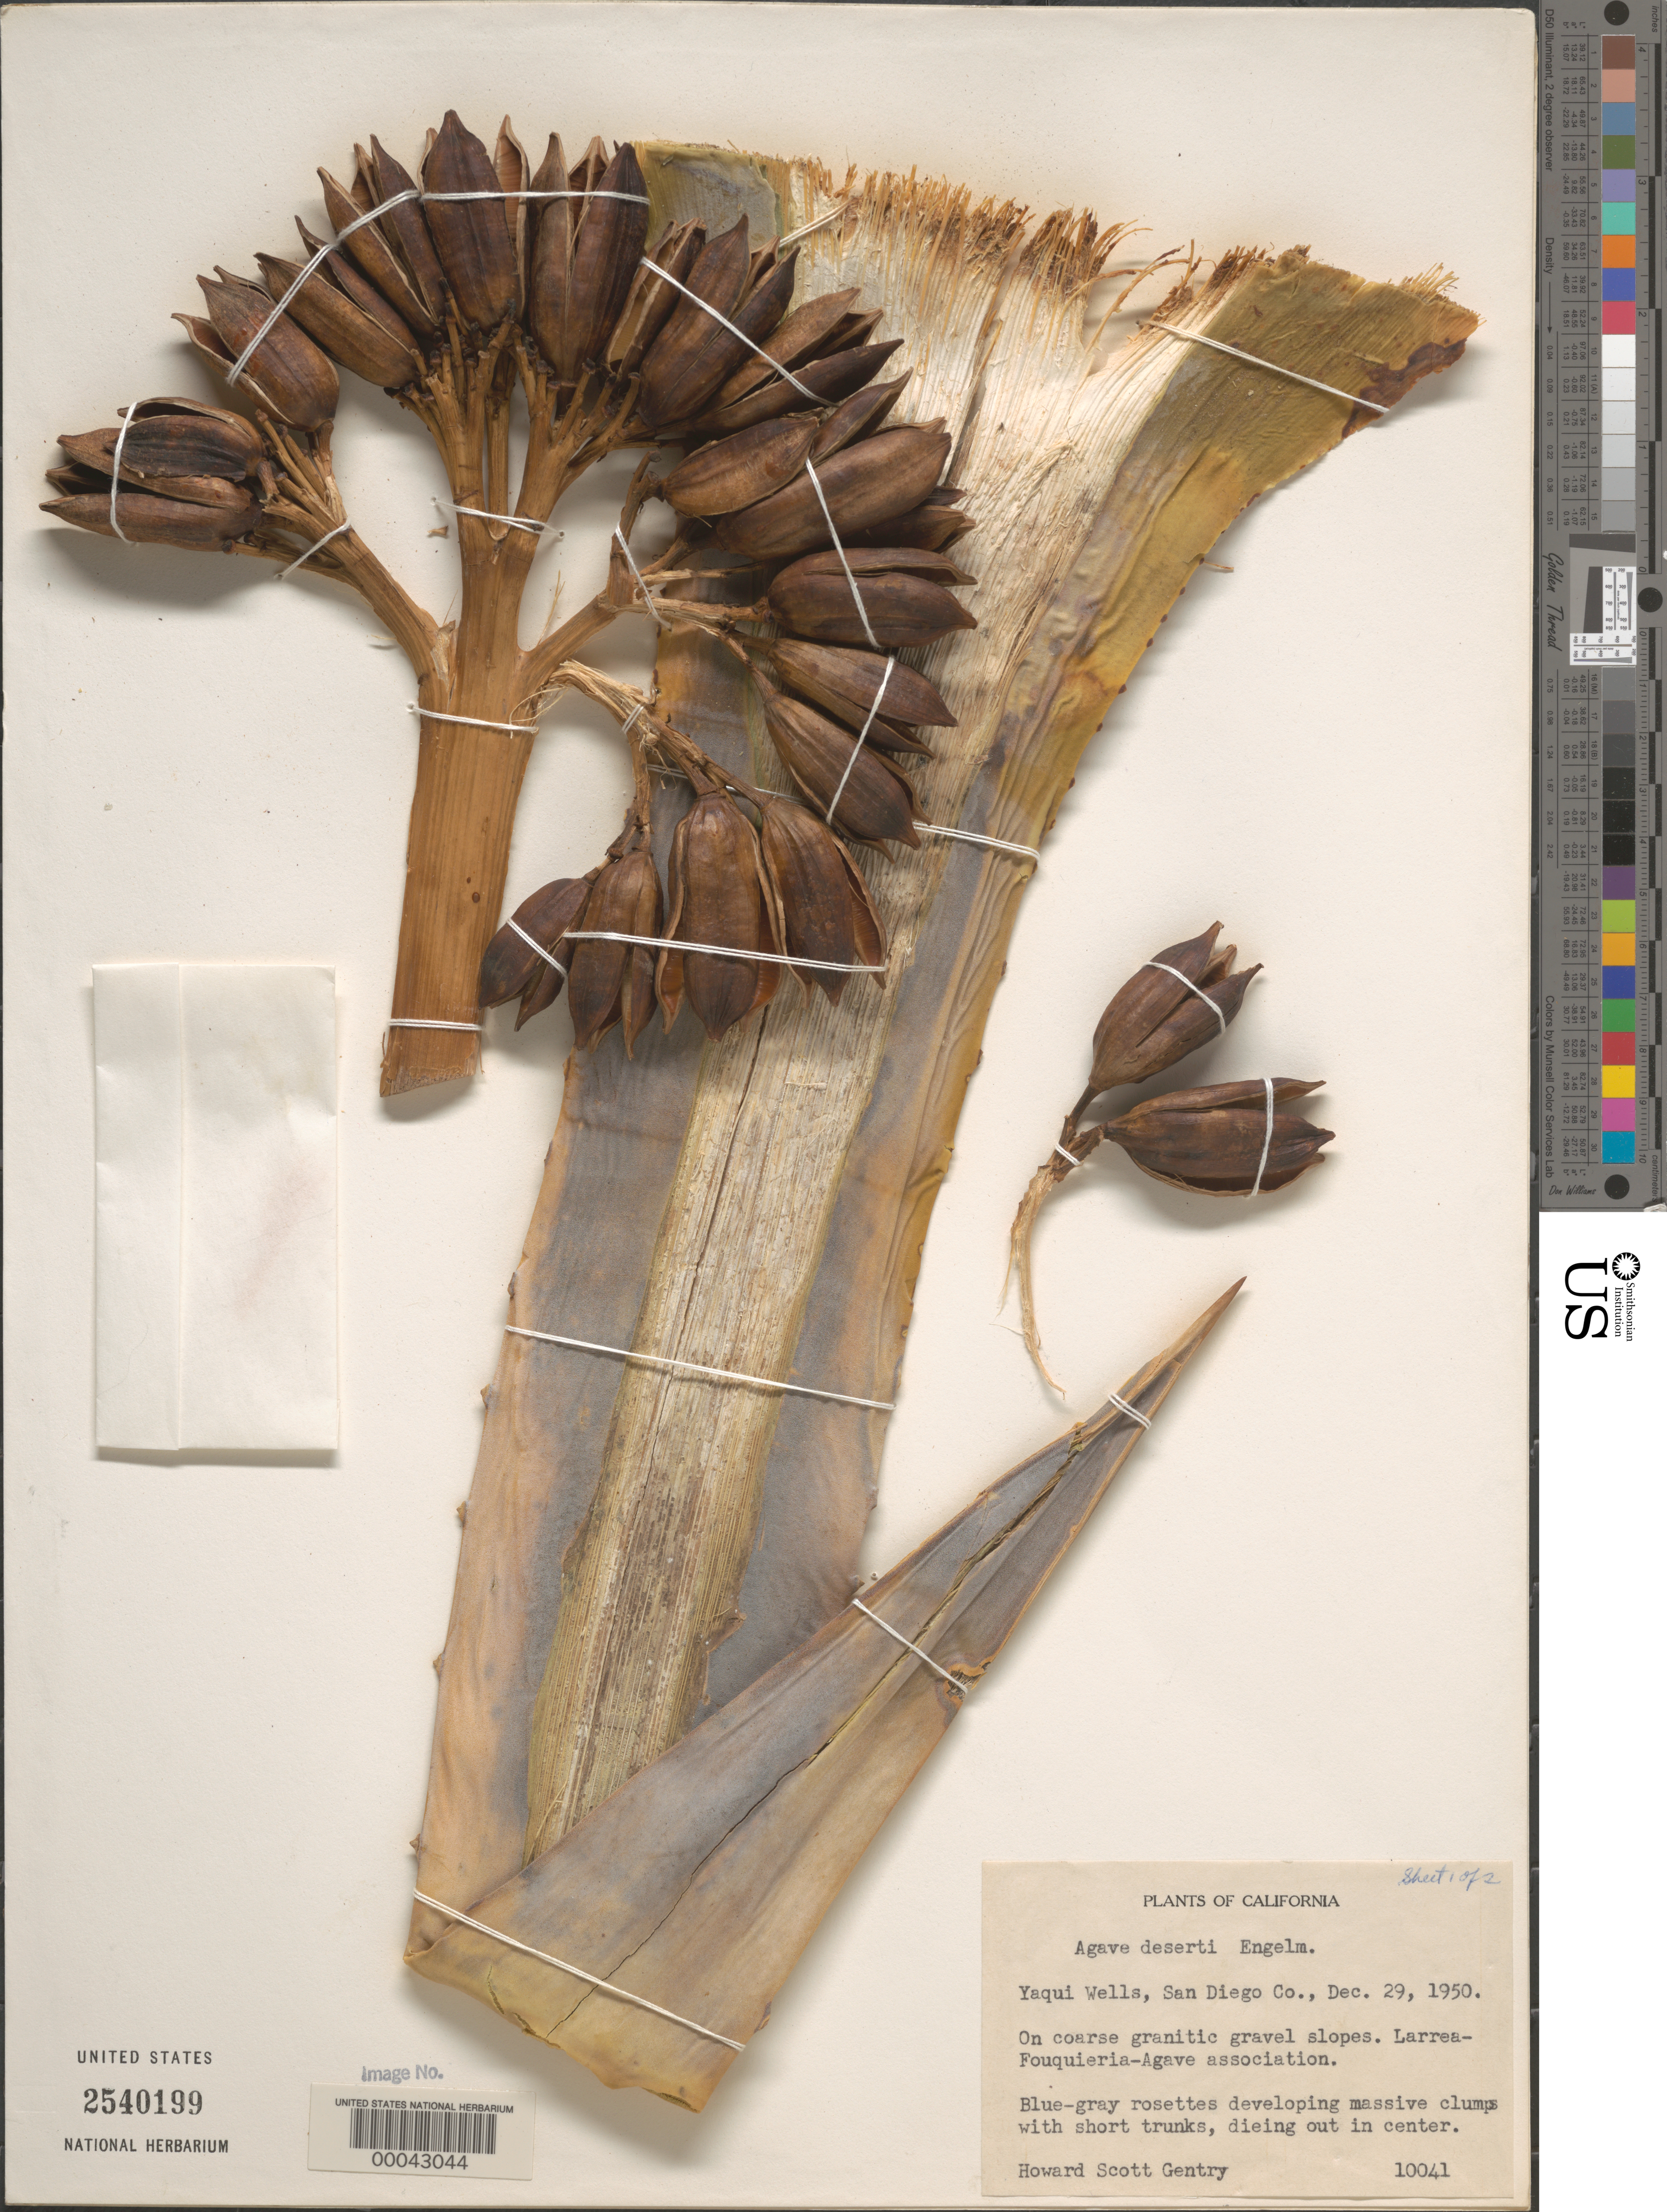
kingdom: Plantae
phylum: Tracheophyta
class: Liliopsida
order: Asparagales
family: Asparagaceae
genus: Agave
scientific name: Agave deserti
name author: Engelm.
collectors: H. S. Gentry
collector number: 10041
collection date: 1950-12-29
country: United States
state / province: California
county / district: San Diego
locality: Yaqui Wells, San Diego Co.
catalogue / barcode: US 2540199